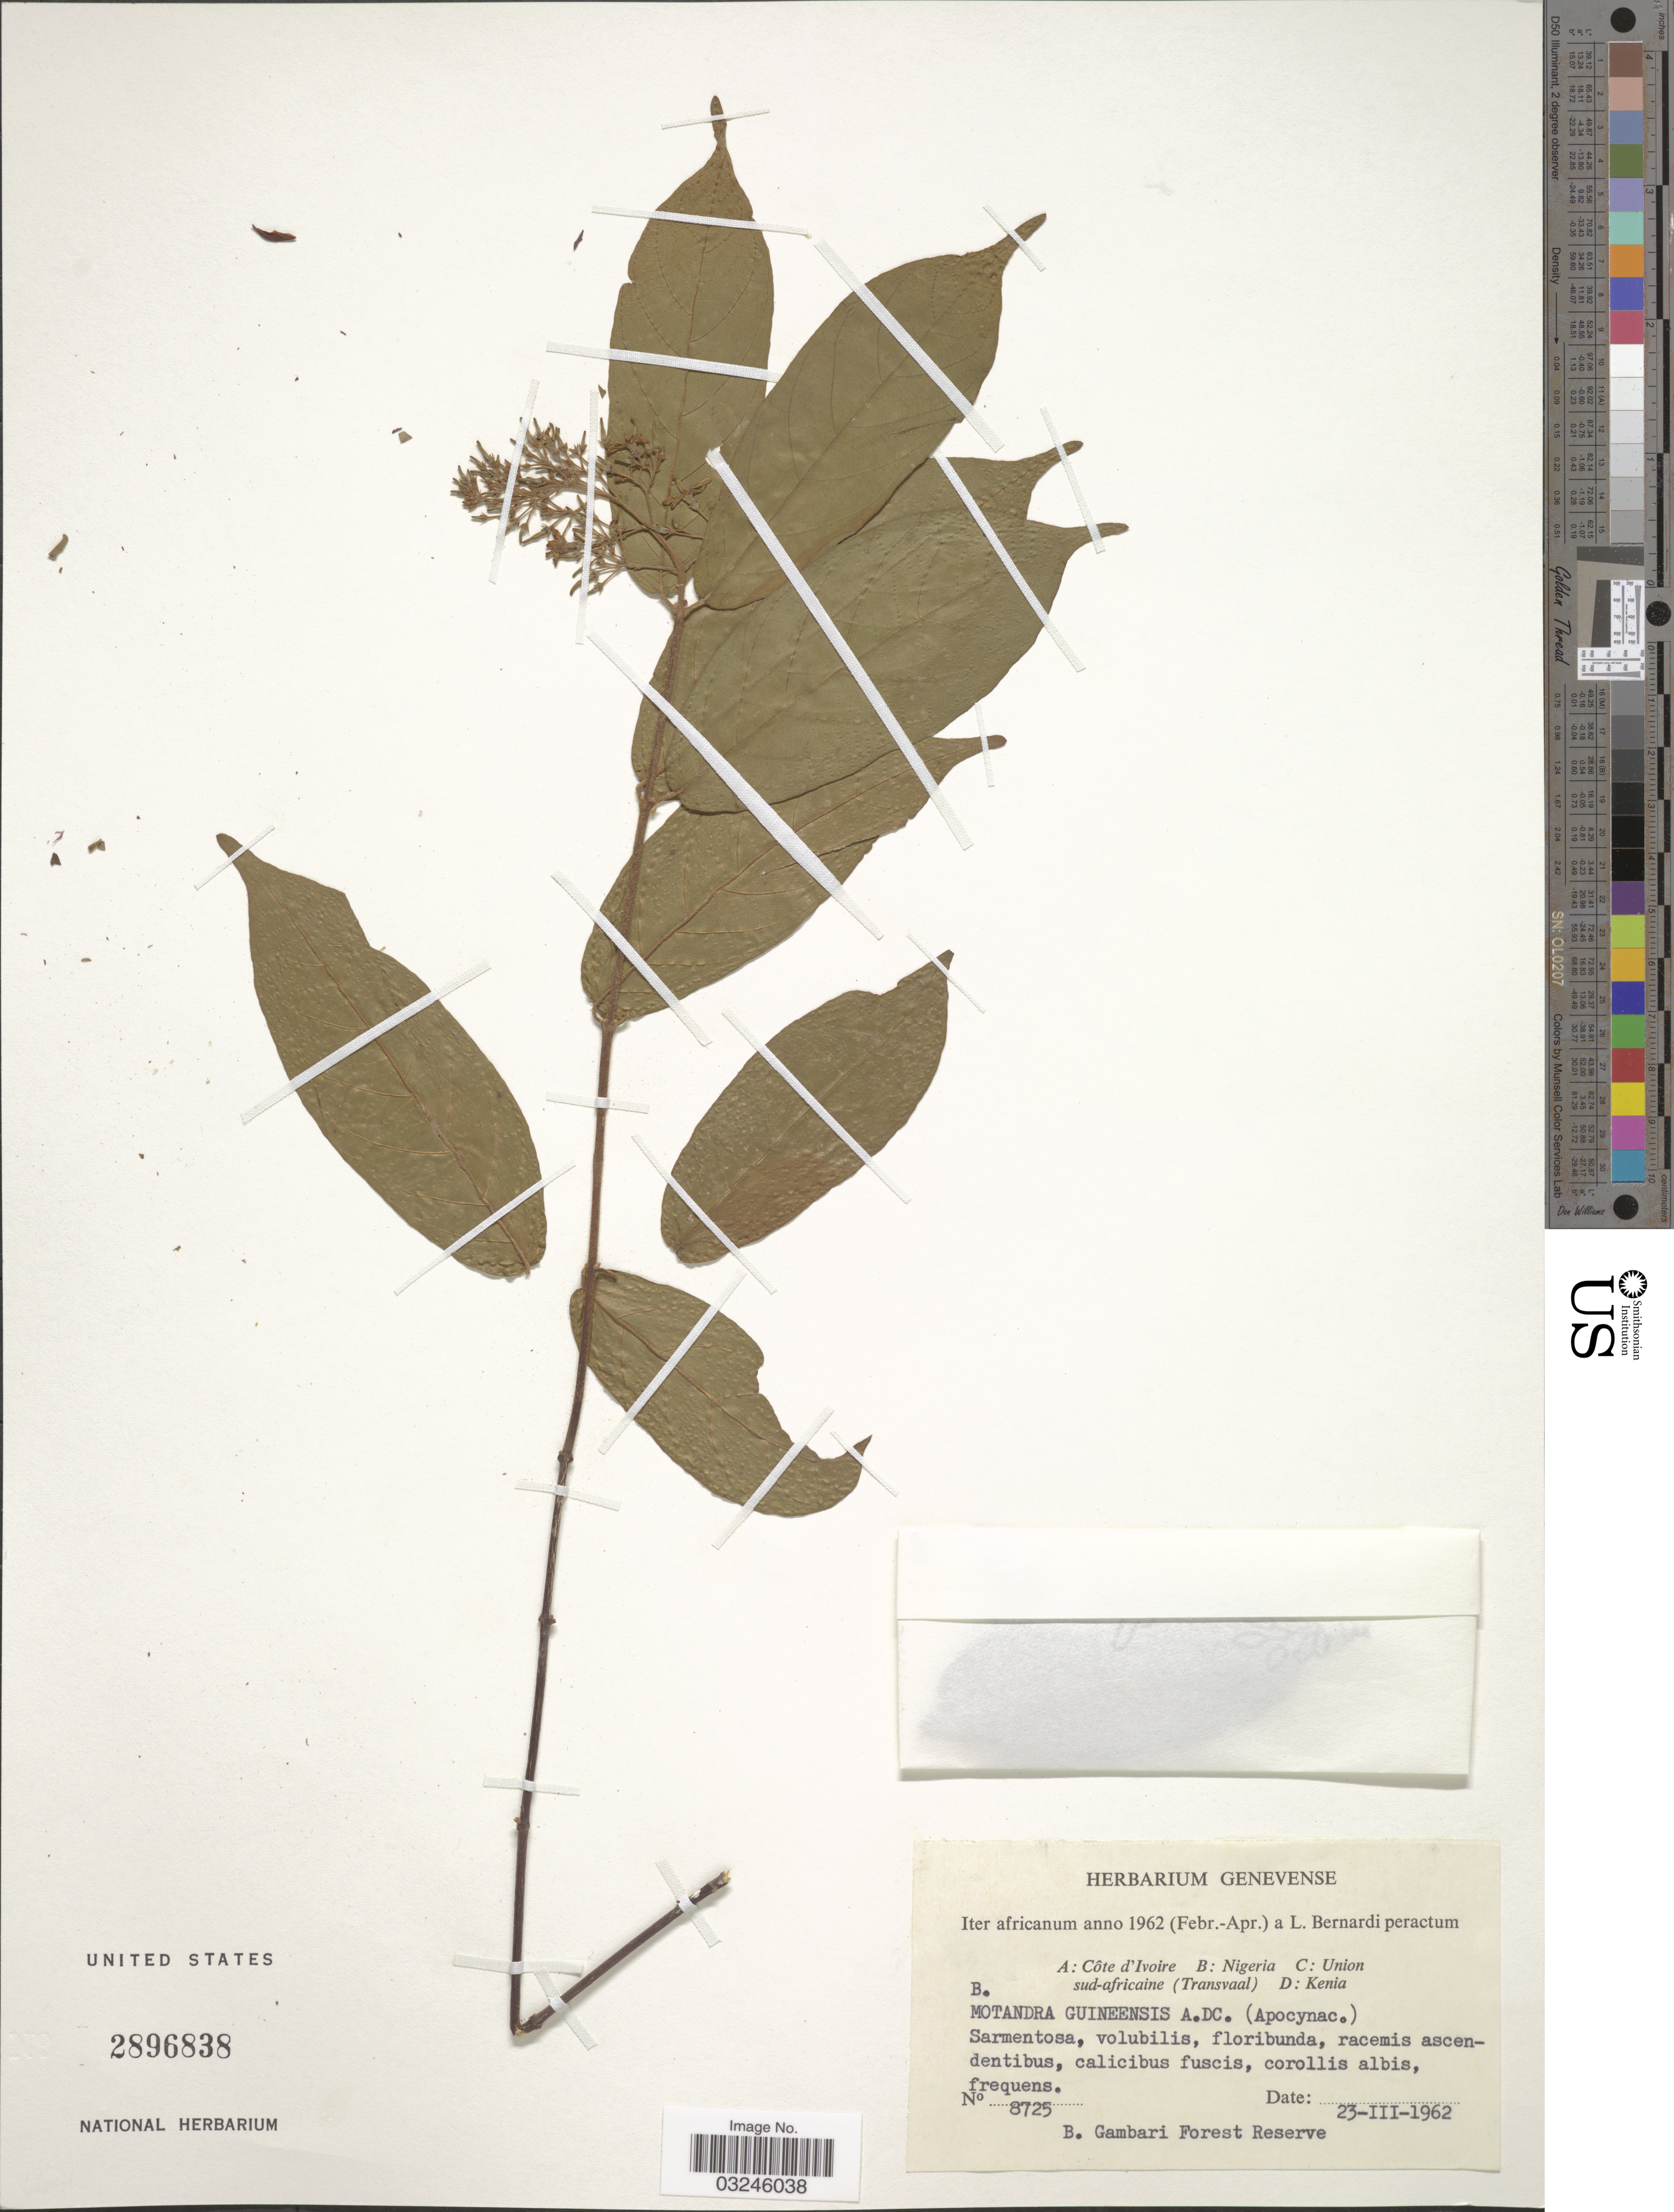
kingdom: Plantae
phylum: Tracheophyta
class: Magnoliopsida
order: Gentianales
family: Apocynaceae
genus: Motandra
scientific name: Motandra guineensis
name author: (Thonn.) A. DC.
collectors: L. Bernardi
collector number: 8725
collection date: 1962-03-23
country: Nigeria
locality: Gambari Forest Reserve.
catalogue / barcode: US 2896838